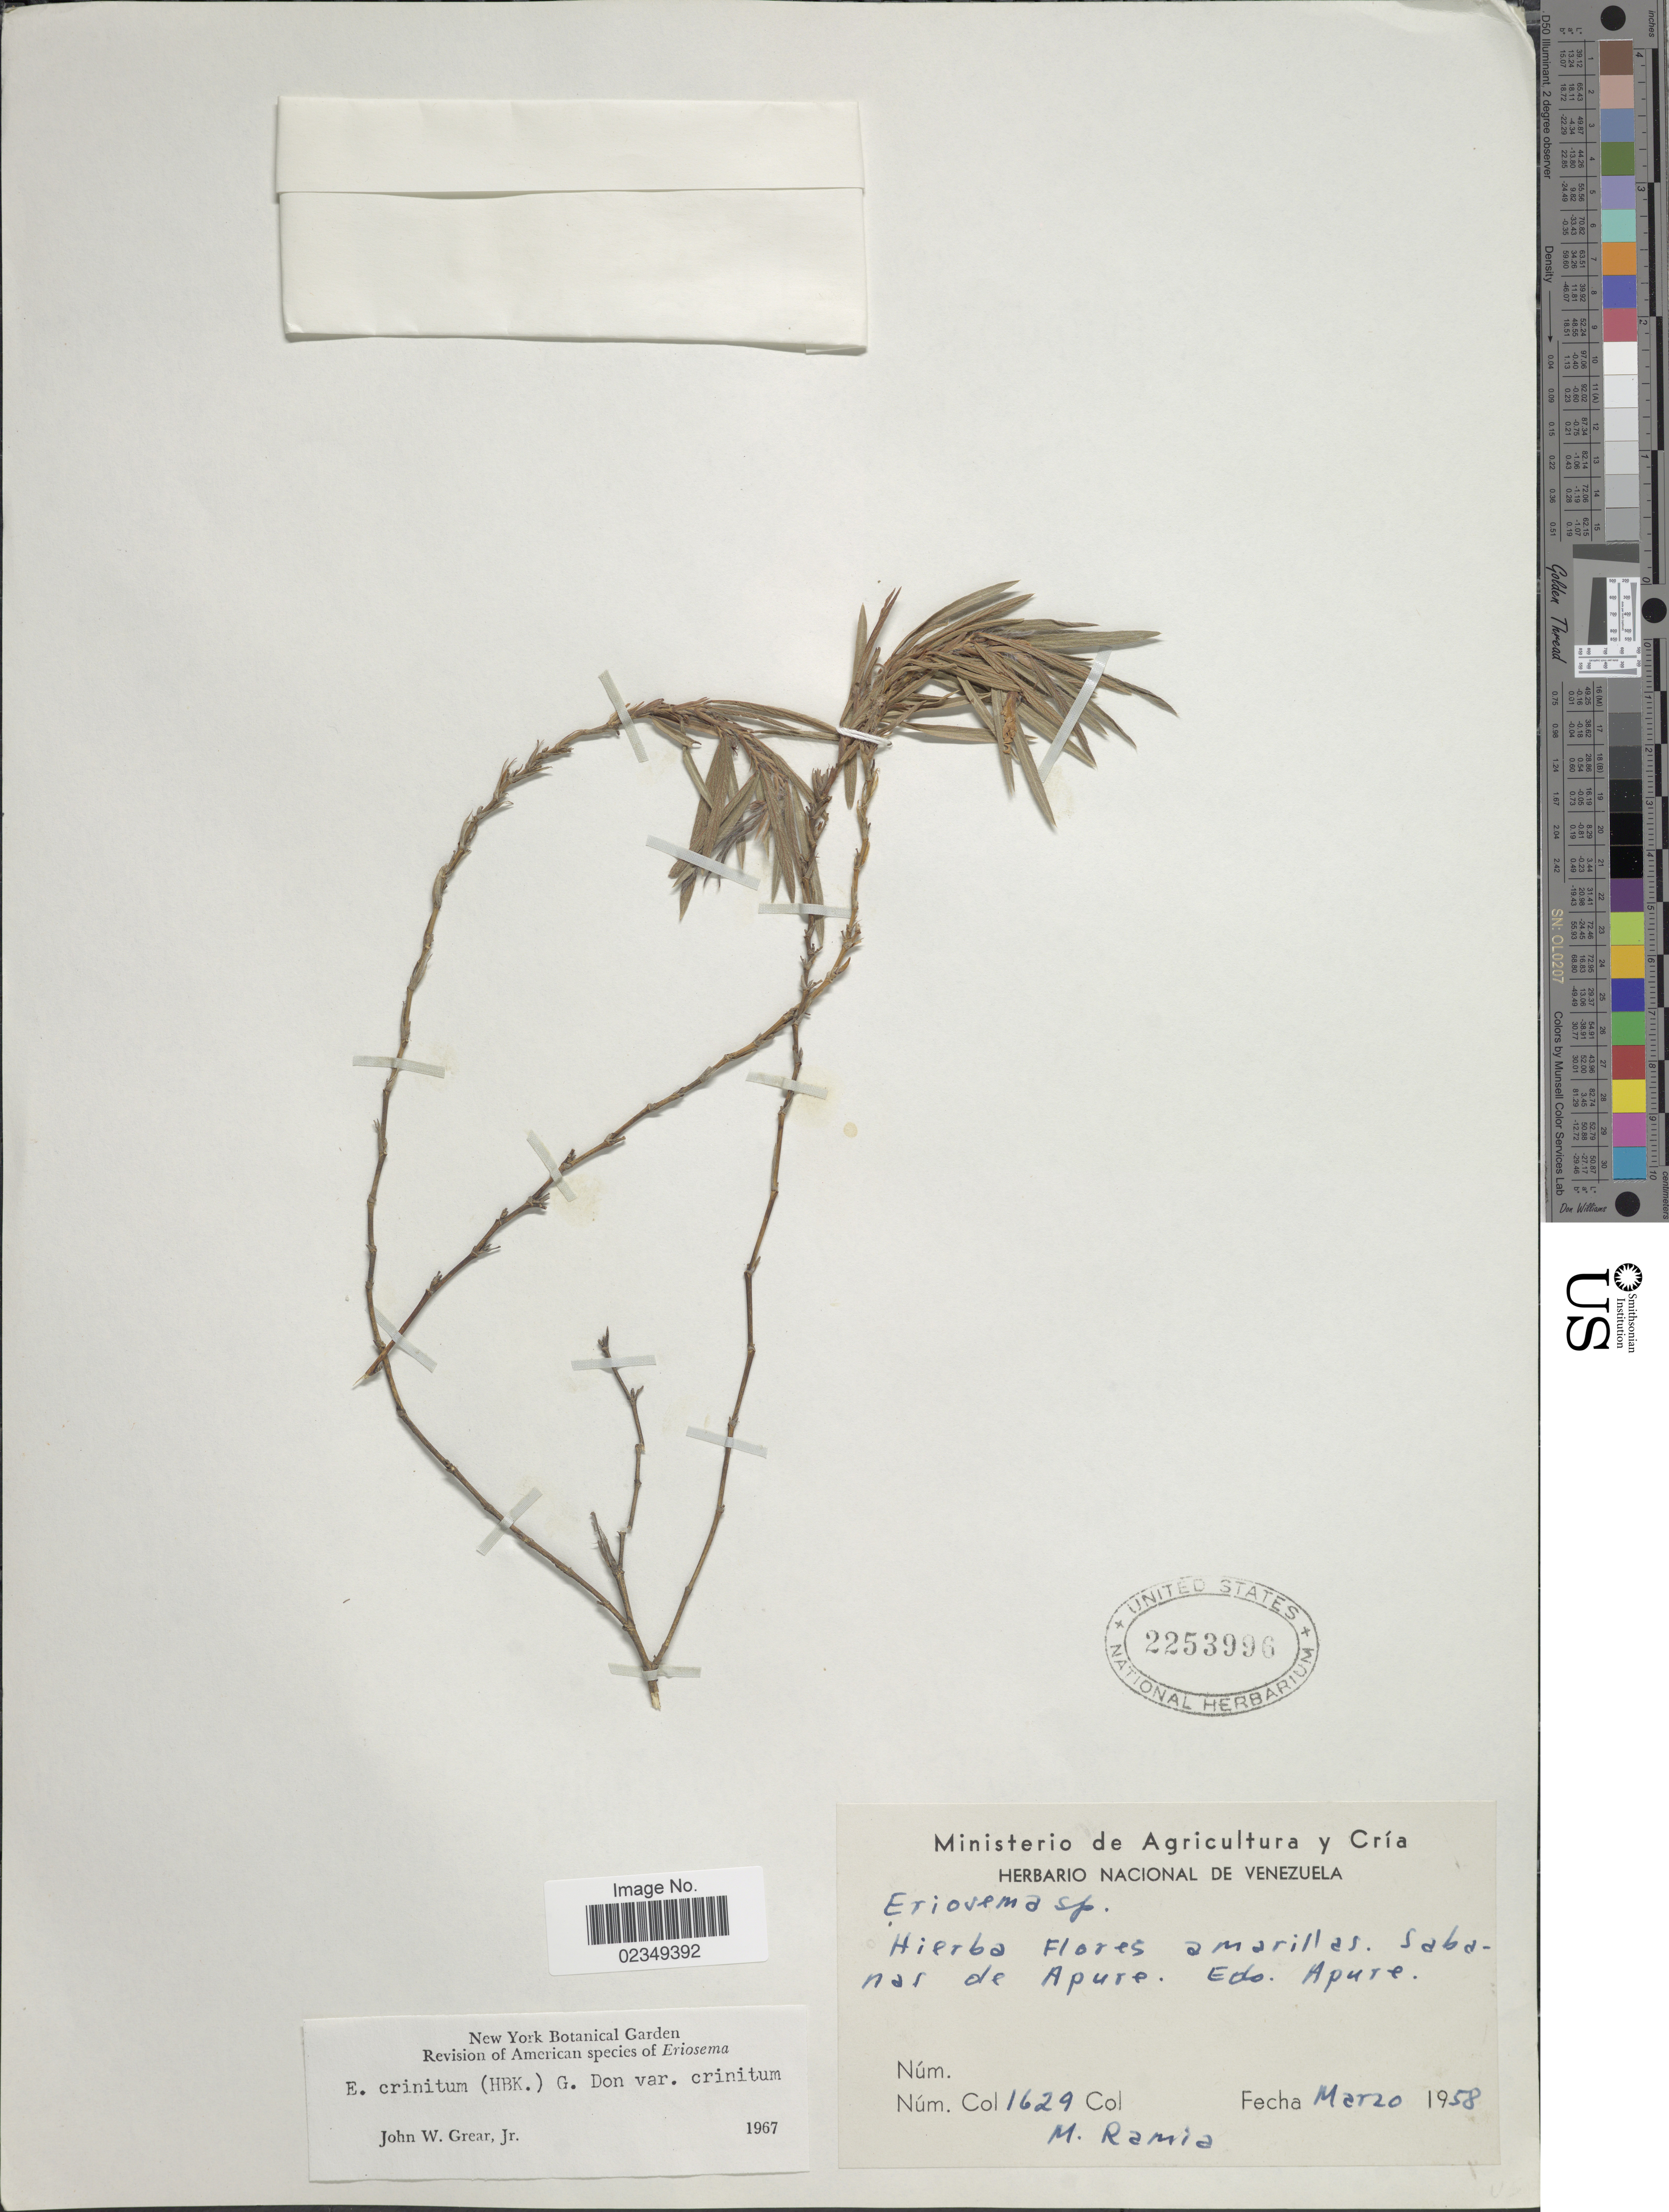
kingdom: Plantae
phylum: Tracheophyta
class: Magnoliopsida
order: Fabales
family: Fabaceae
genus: Eriosema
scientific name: Eriosema crinitum var. crinitum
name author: (Kunth) G. Don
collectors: M. Ramia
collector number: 1629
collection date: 1958-03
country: Venezuela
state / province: Apure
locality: Sabanas de Apure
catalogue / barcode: US 2253996